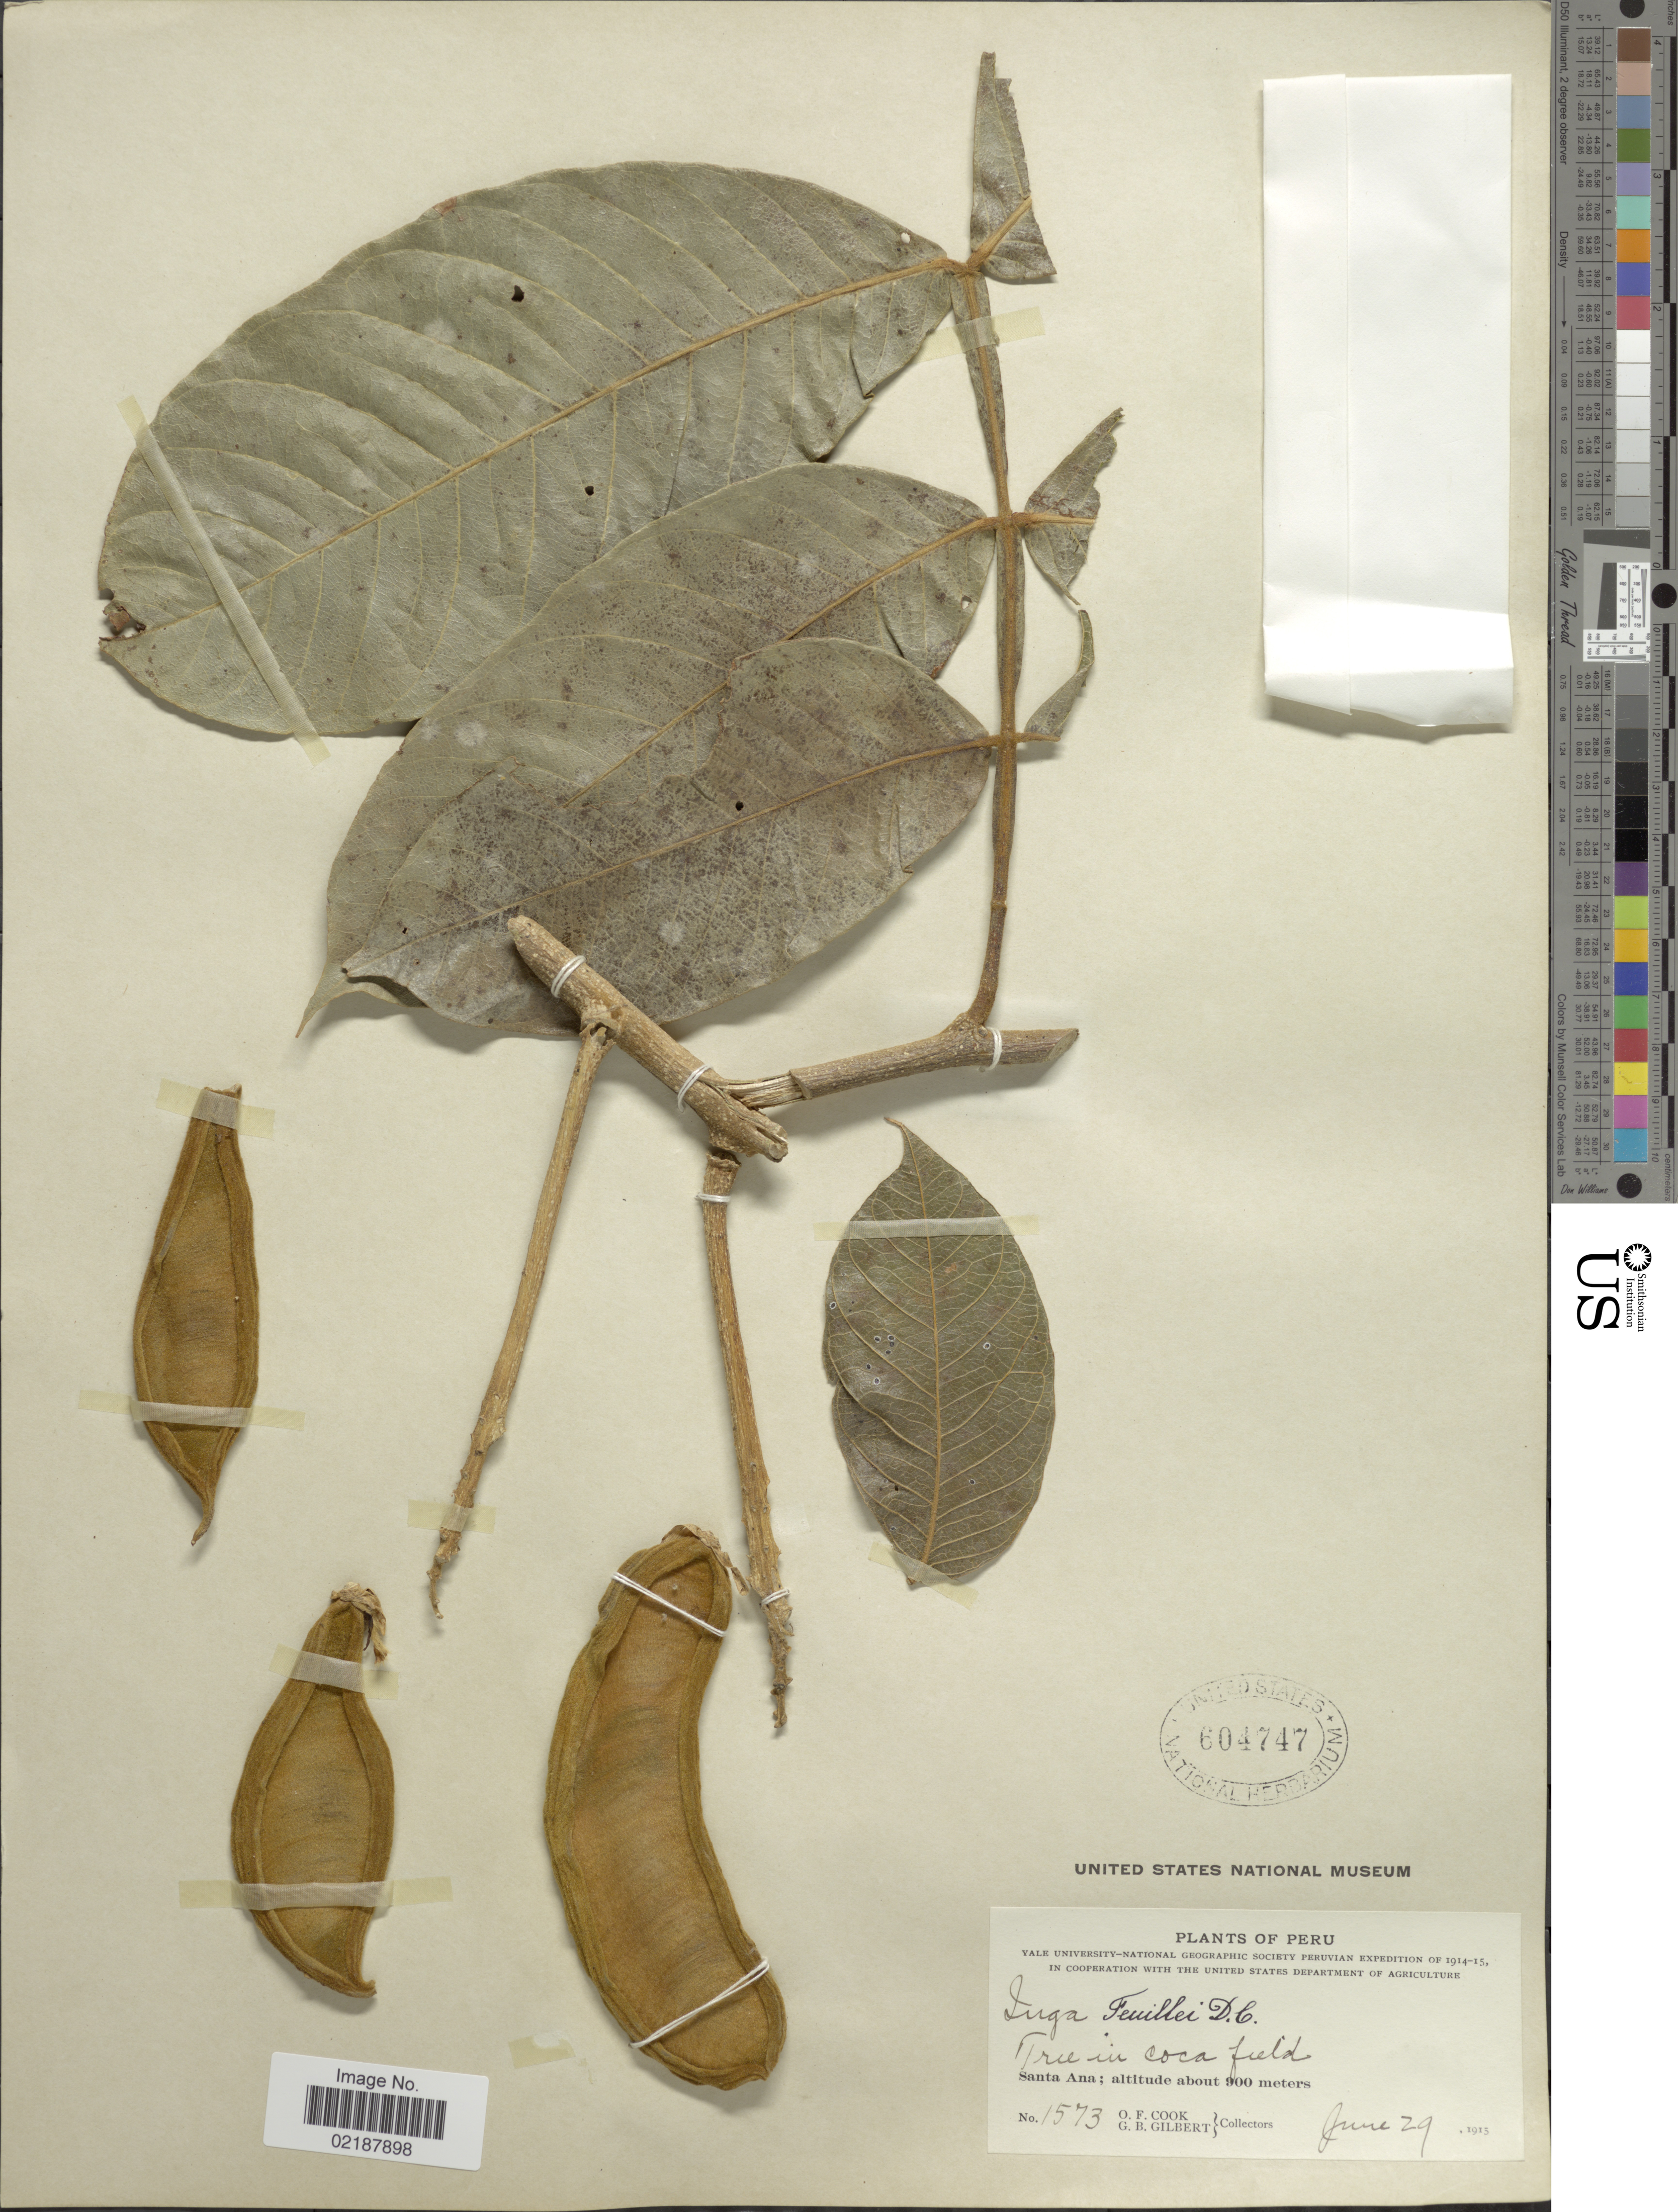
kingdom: Plantae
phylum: Tracheophyta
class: Magnoliopsida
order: Fabales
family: Fabaceae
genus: Inga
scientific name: Inga feuillei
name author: DC.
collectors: O. F. Cook & G. B. Gilbert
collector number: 1573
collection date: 1915-06-29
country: Peru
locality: Santa Ana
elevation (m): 900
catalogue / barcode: US 604747